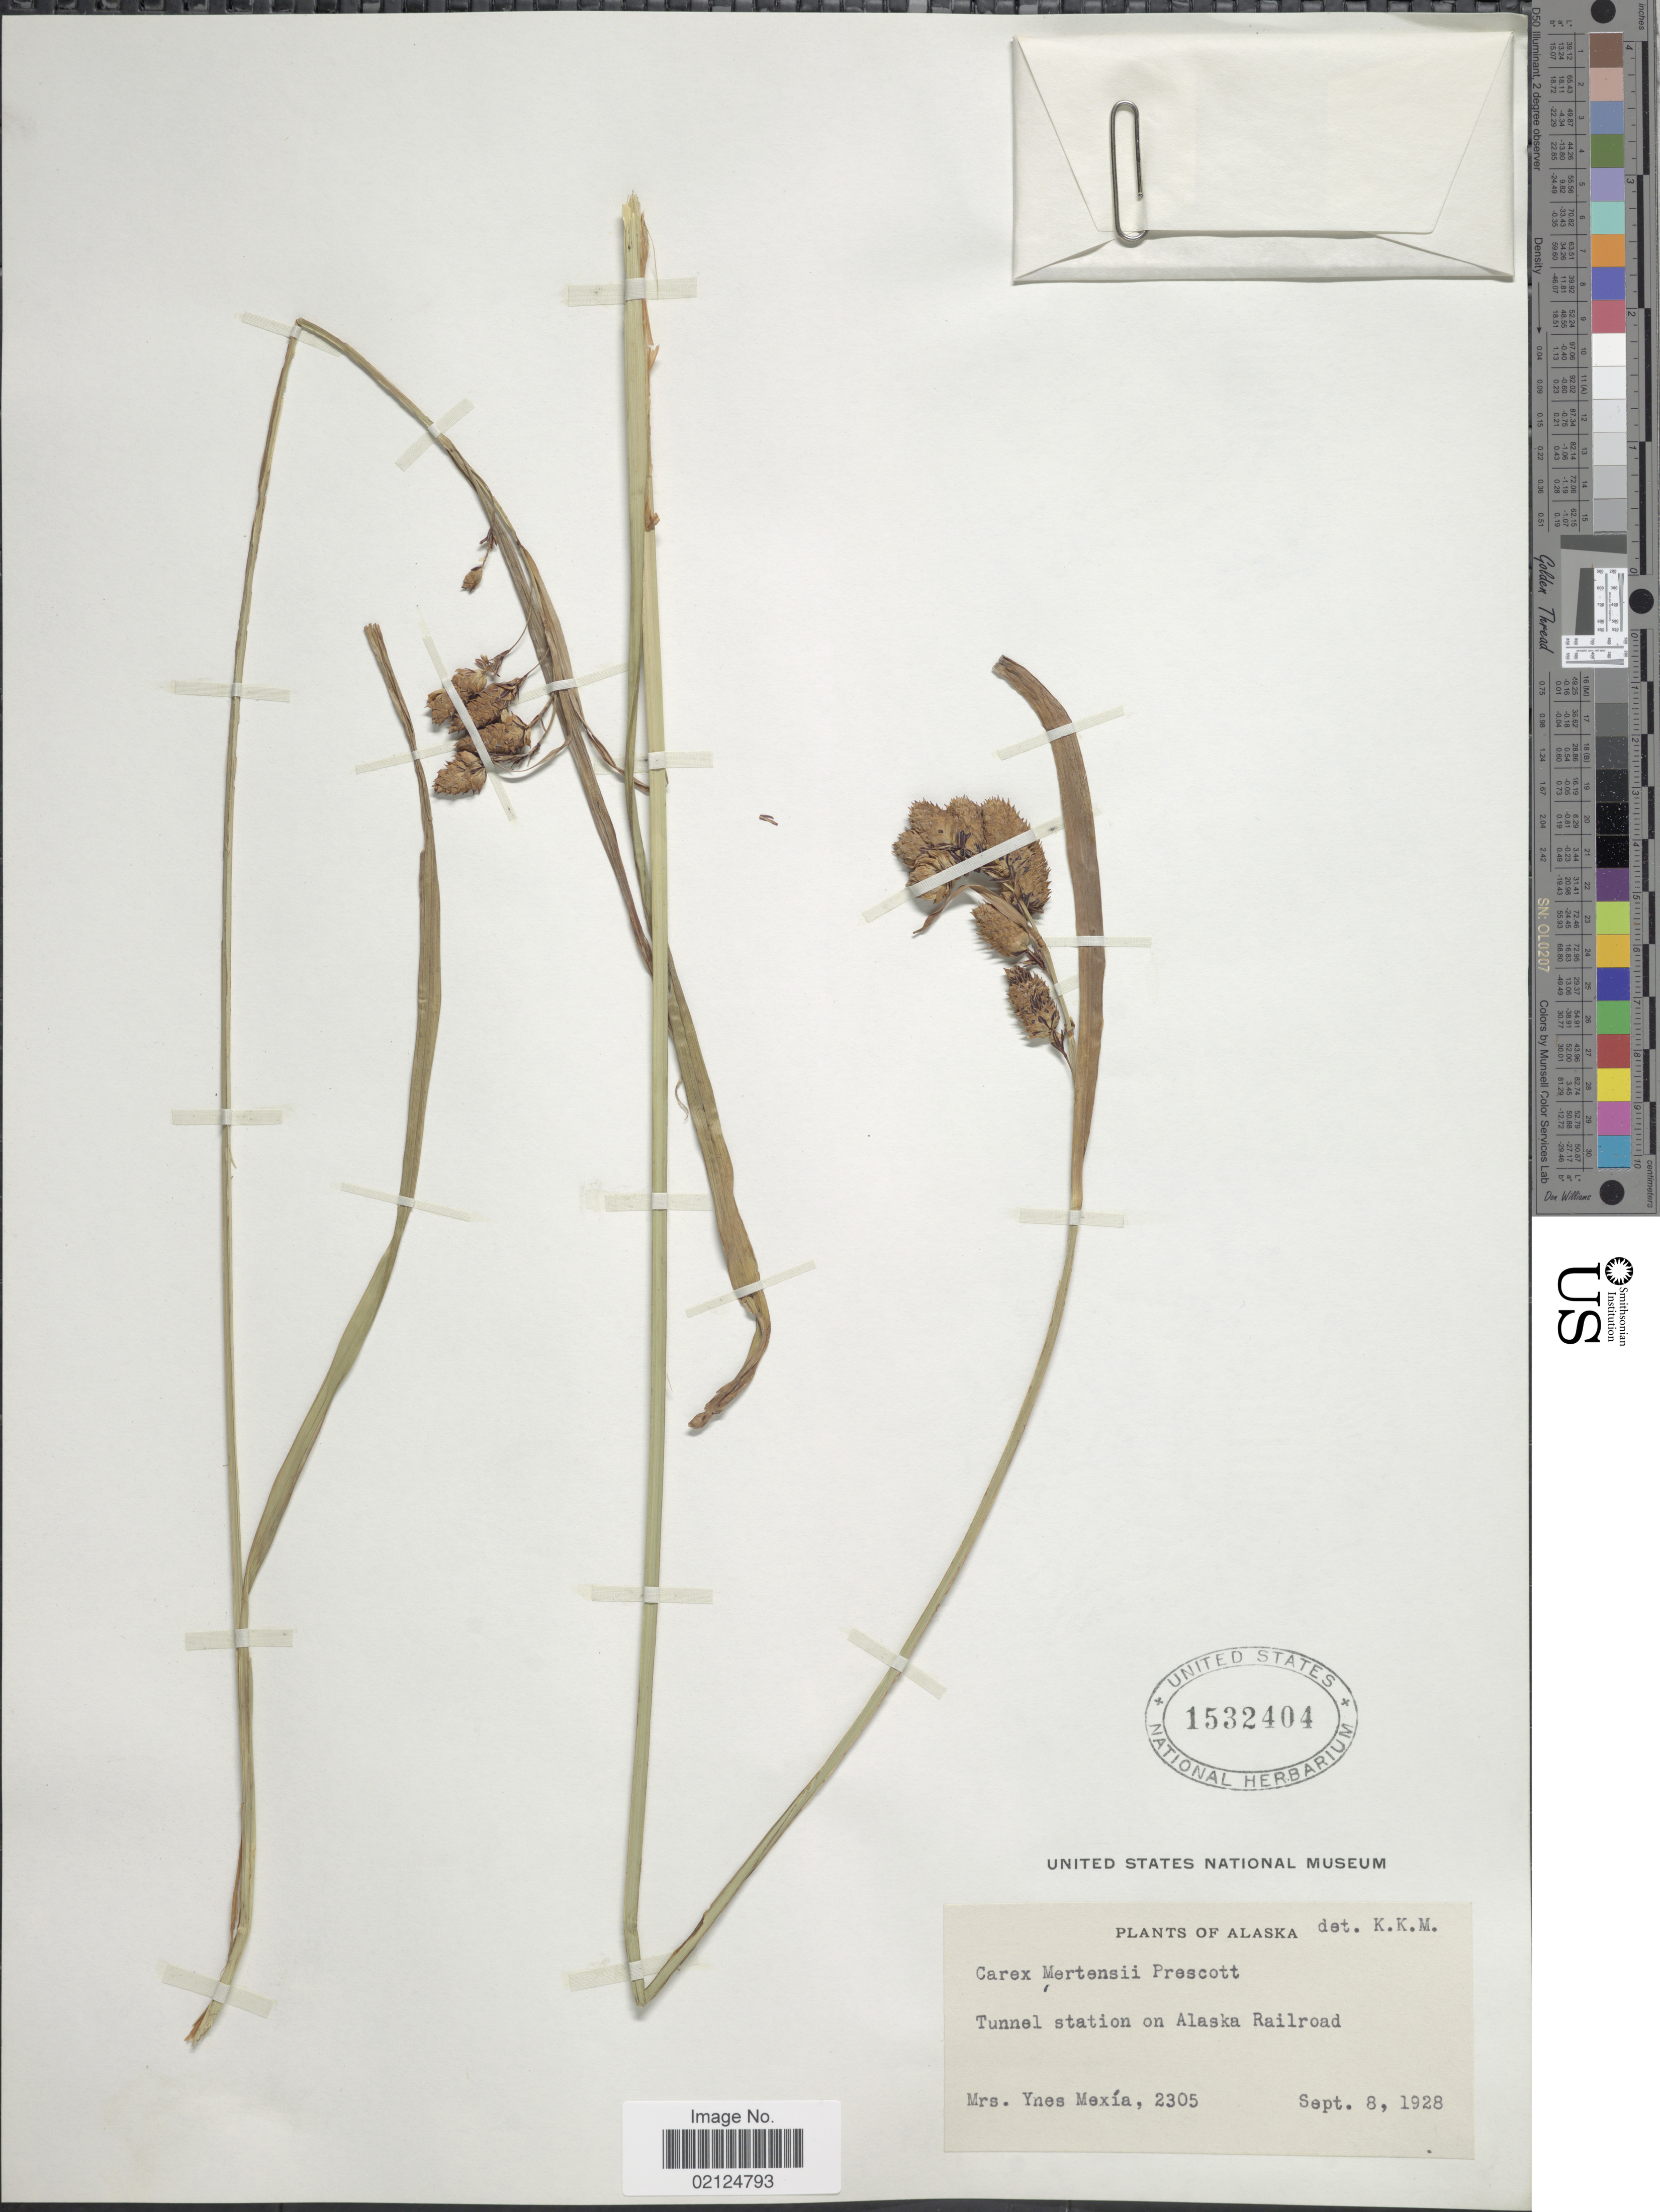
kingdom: Plantae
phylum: Tracheophyta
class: Liliopsida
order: Poales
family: Cyperaceae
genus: Carex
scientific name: Carex mertensii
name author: J.D. Prescott ex Bong.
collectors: Y. Mexia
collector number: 2305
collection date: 1928-09-08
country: United States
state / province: Alaska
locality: Tunnel station on Alaska Railroad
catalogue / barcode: US 1532404